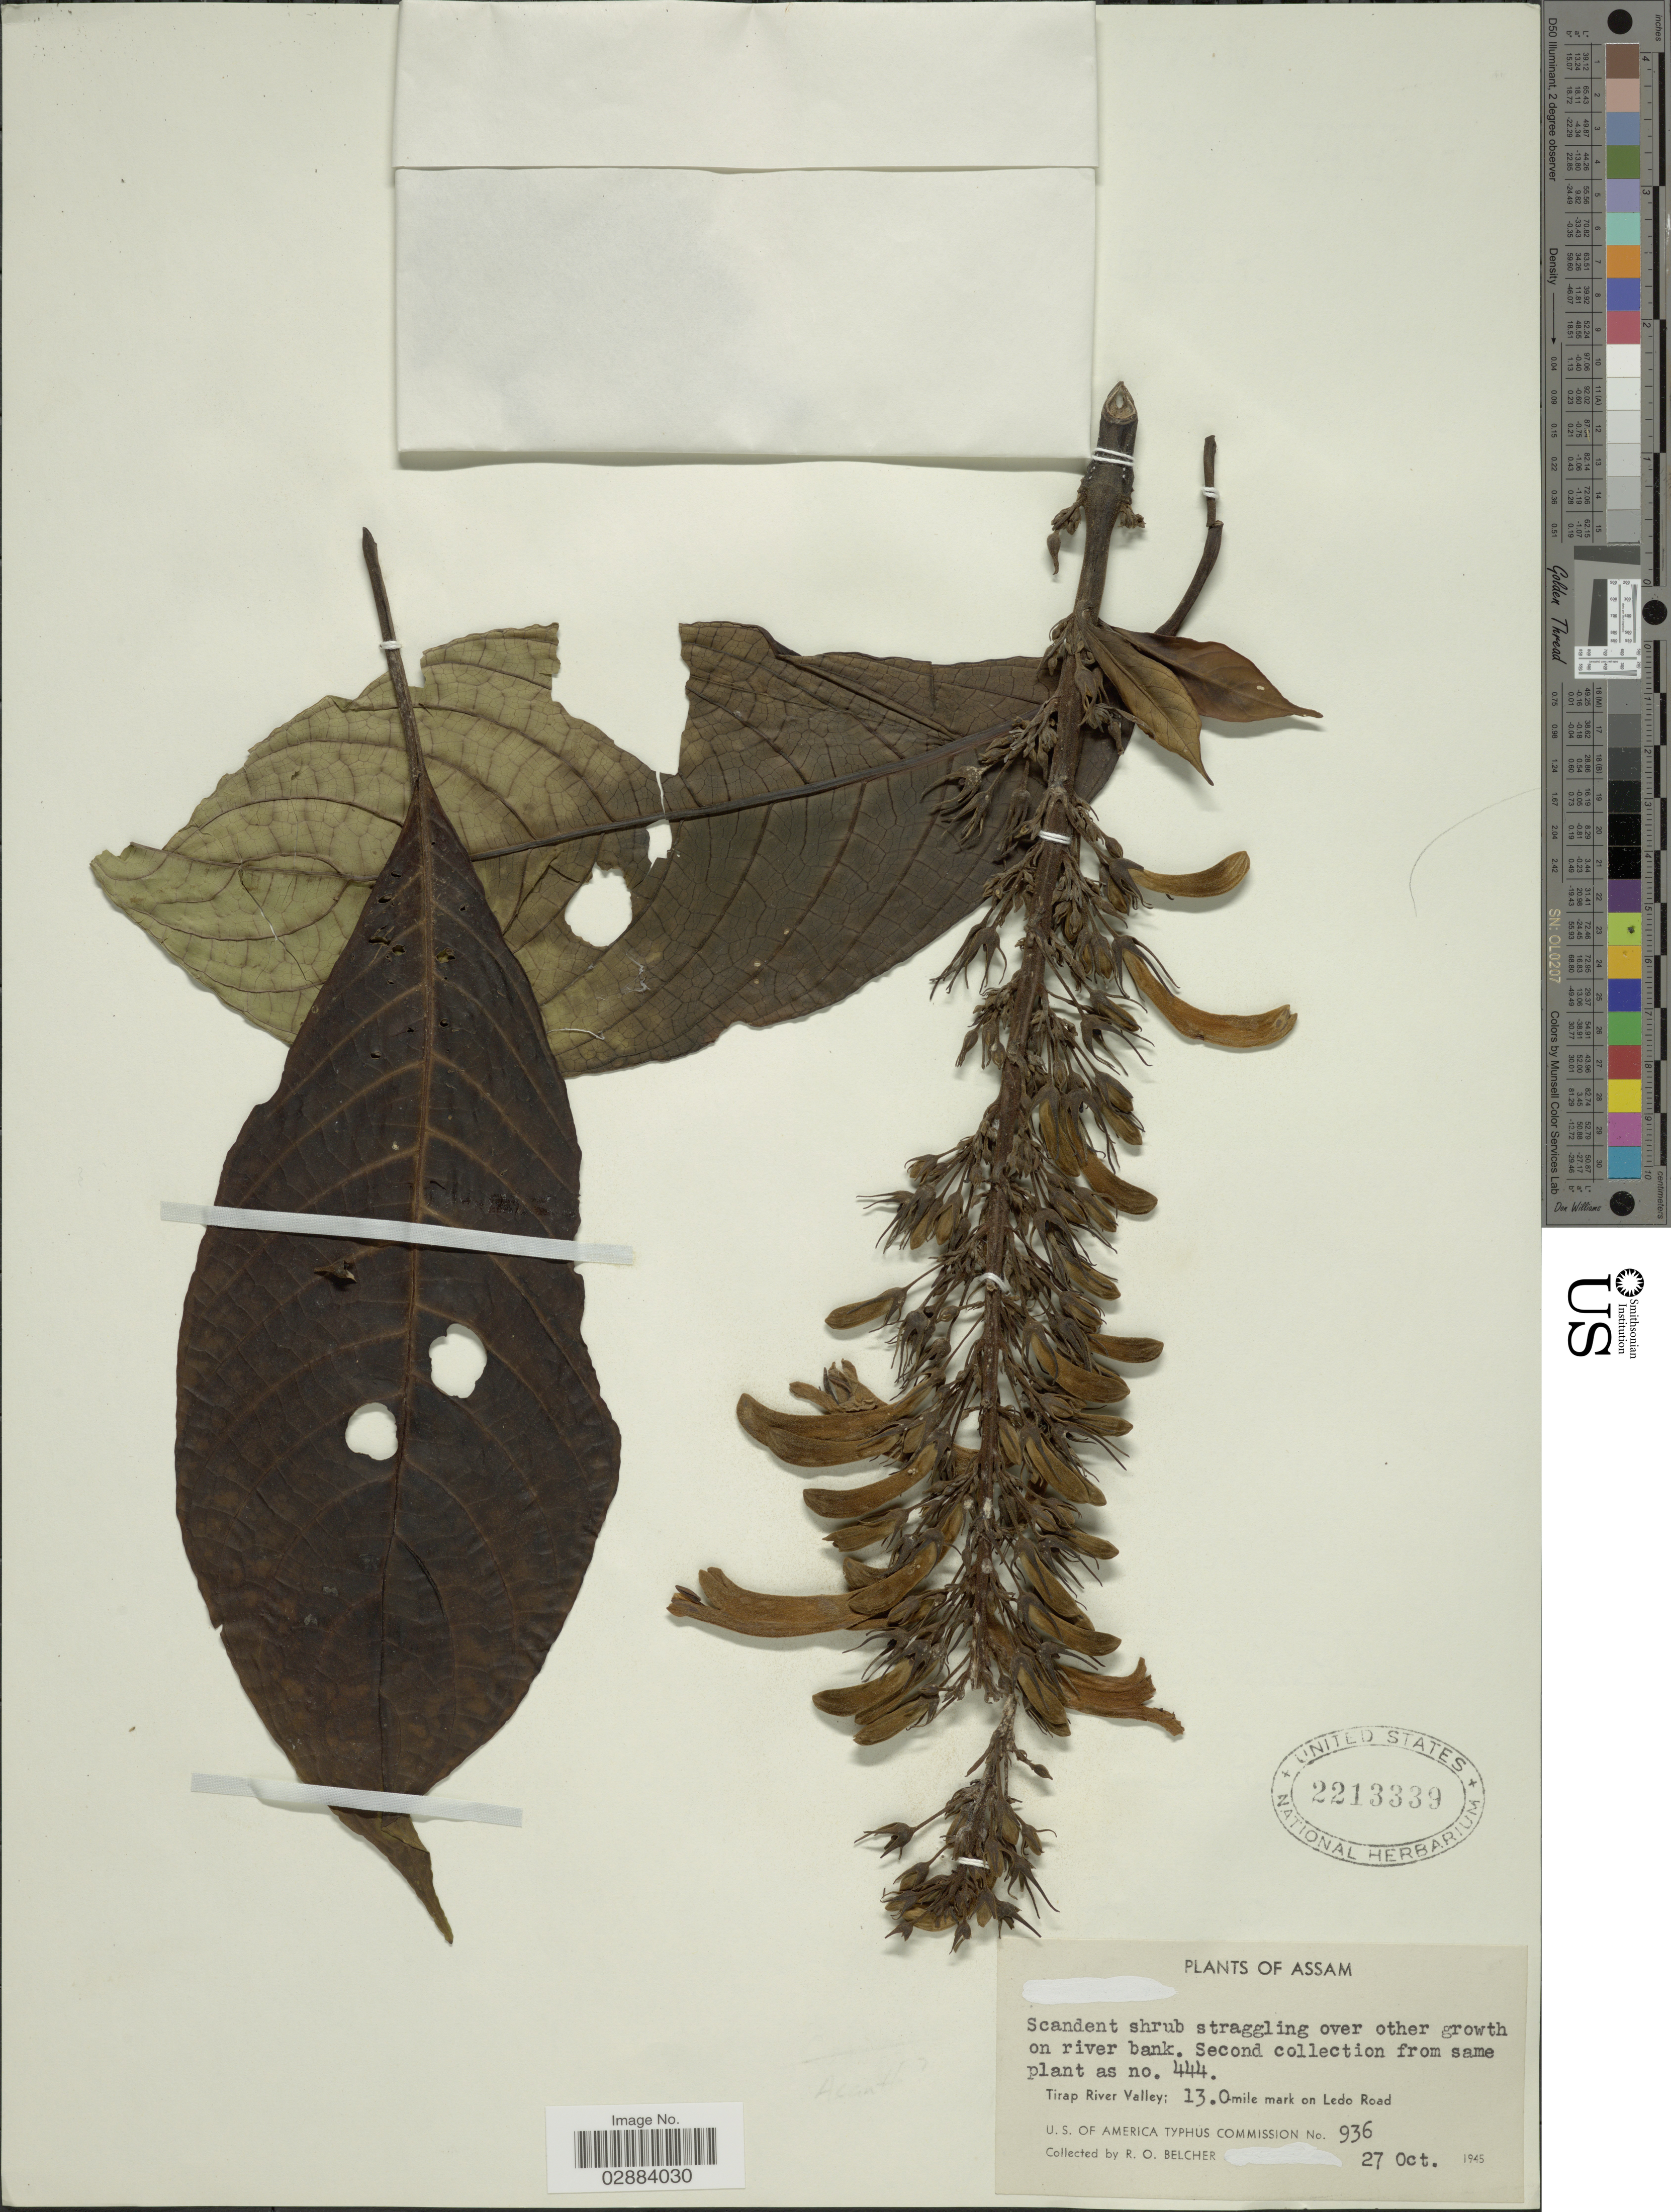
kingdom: Plantae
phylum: Tracheophyta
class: Magnoliopsida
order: Lamiales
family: Acanthaceae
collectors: R. Belcher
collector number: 936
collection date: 1945-10-27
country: India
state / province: Assam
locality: Tirap River Valley: 13.0-mile mark on Ledo Road.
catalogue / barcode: US 2213339